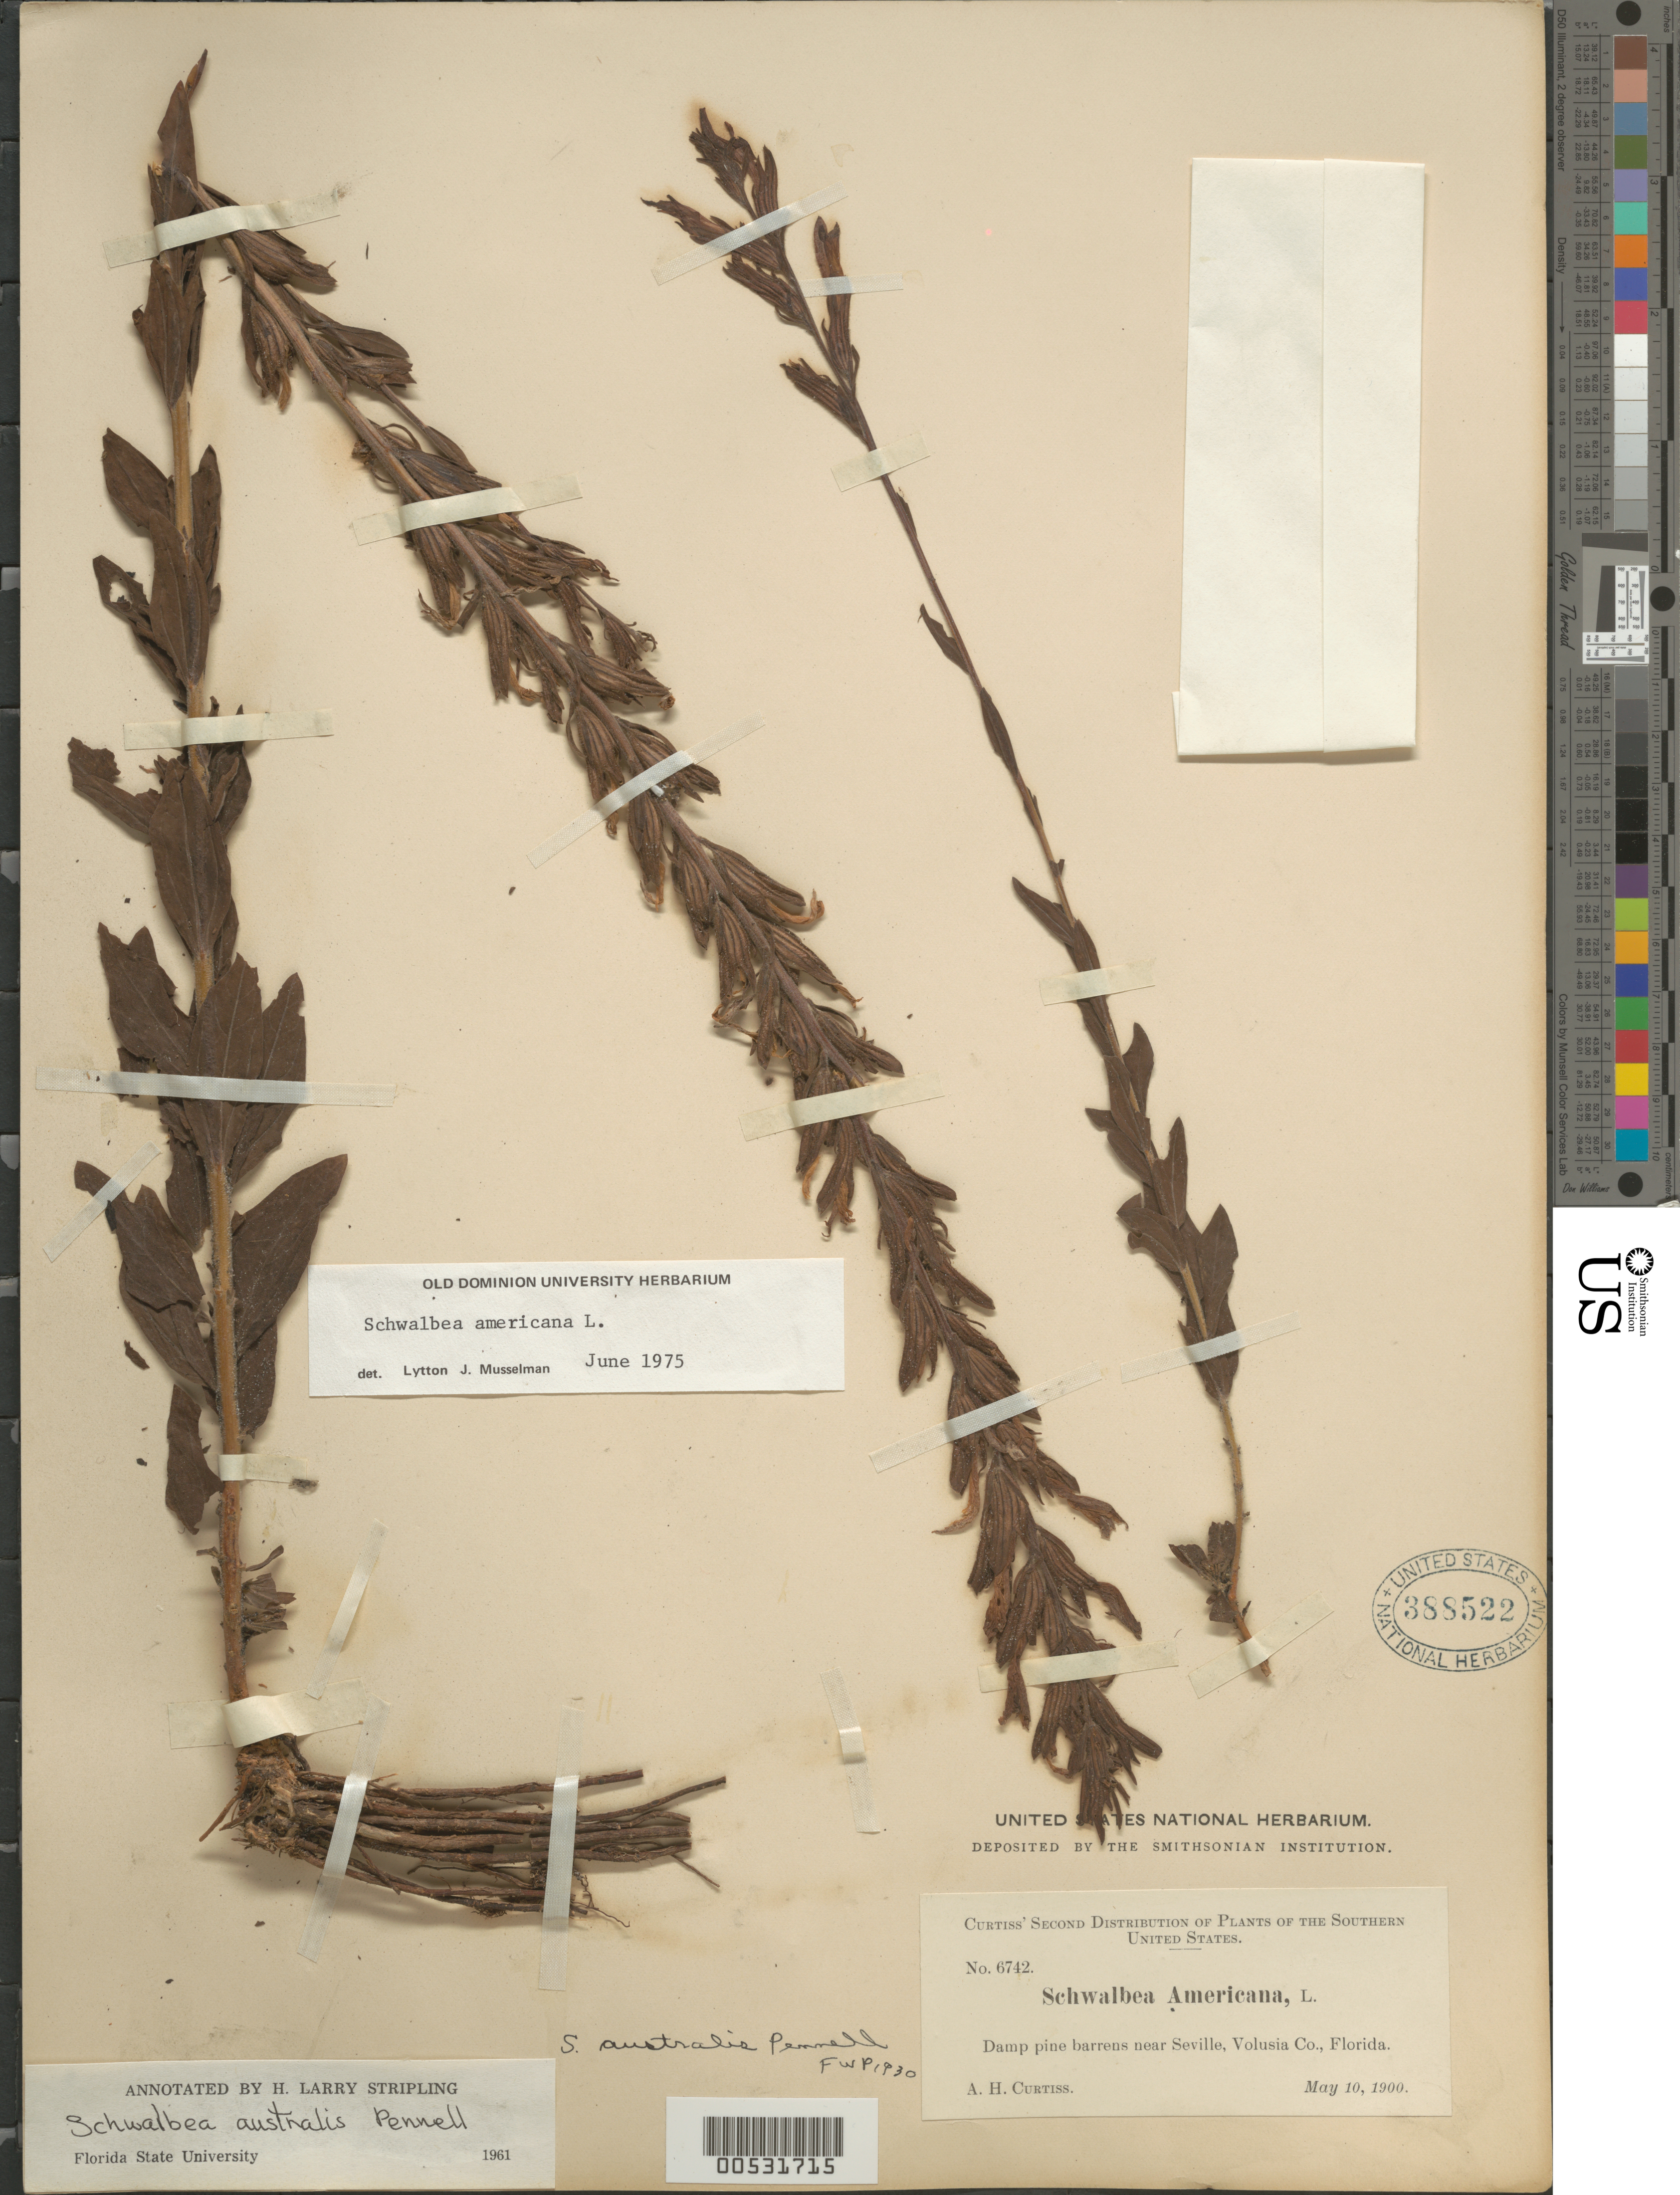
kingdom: Plantae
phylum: Tracheophyta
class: Magnoliopsida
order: Lamiales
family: Orobanchaceae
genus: Schwalbea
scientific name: Schwalbea americana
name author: L.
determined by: Musselman, Lytton J.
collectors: A. H. Curtiss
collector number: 6742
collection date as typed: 10 May 1900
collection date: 1900-05-10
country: United States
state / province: Florida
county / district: Volusia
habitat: damp pine barrens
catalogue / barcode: US 388522